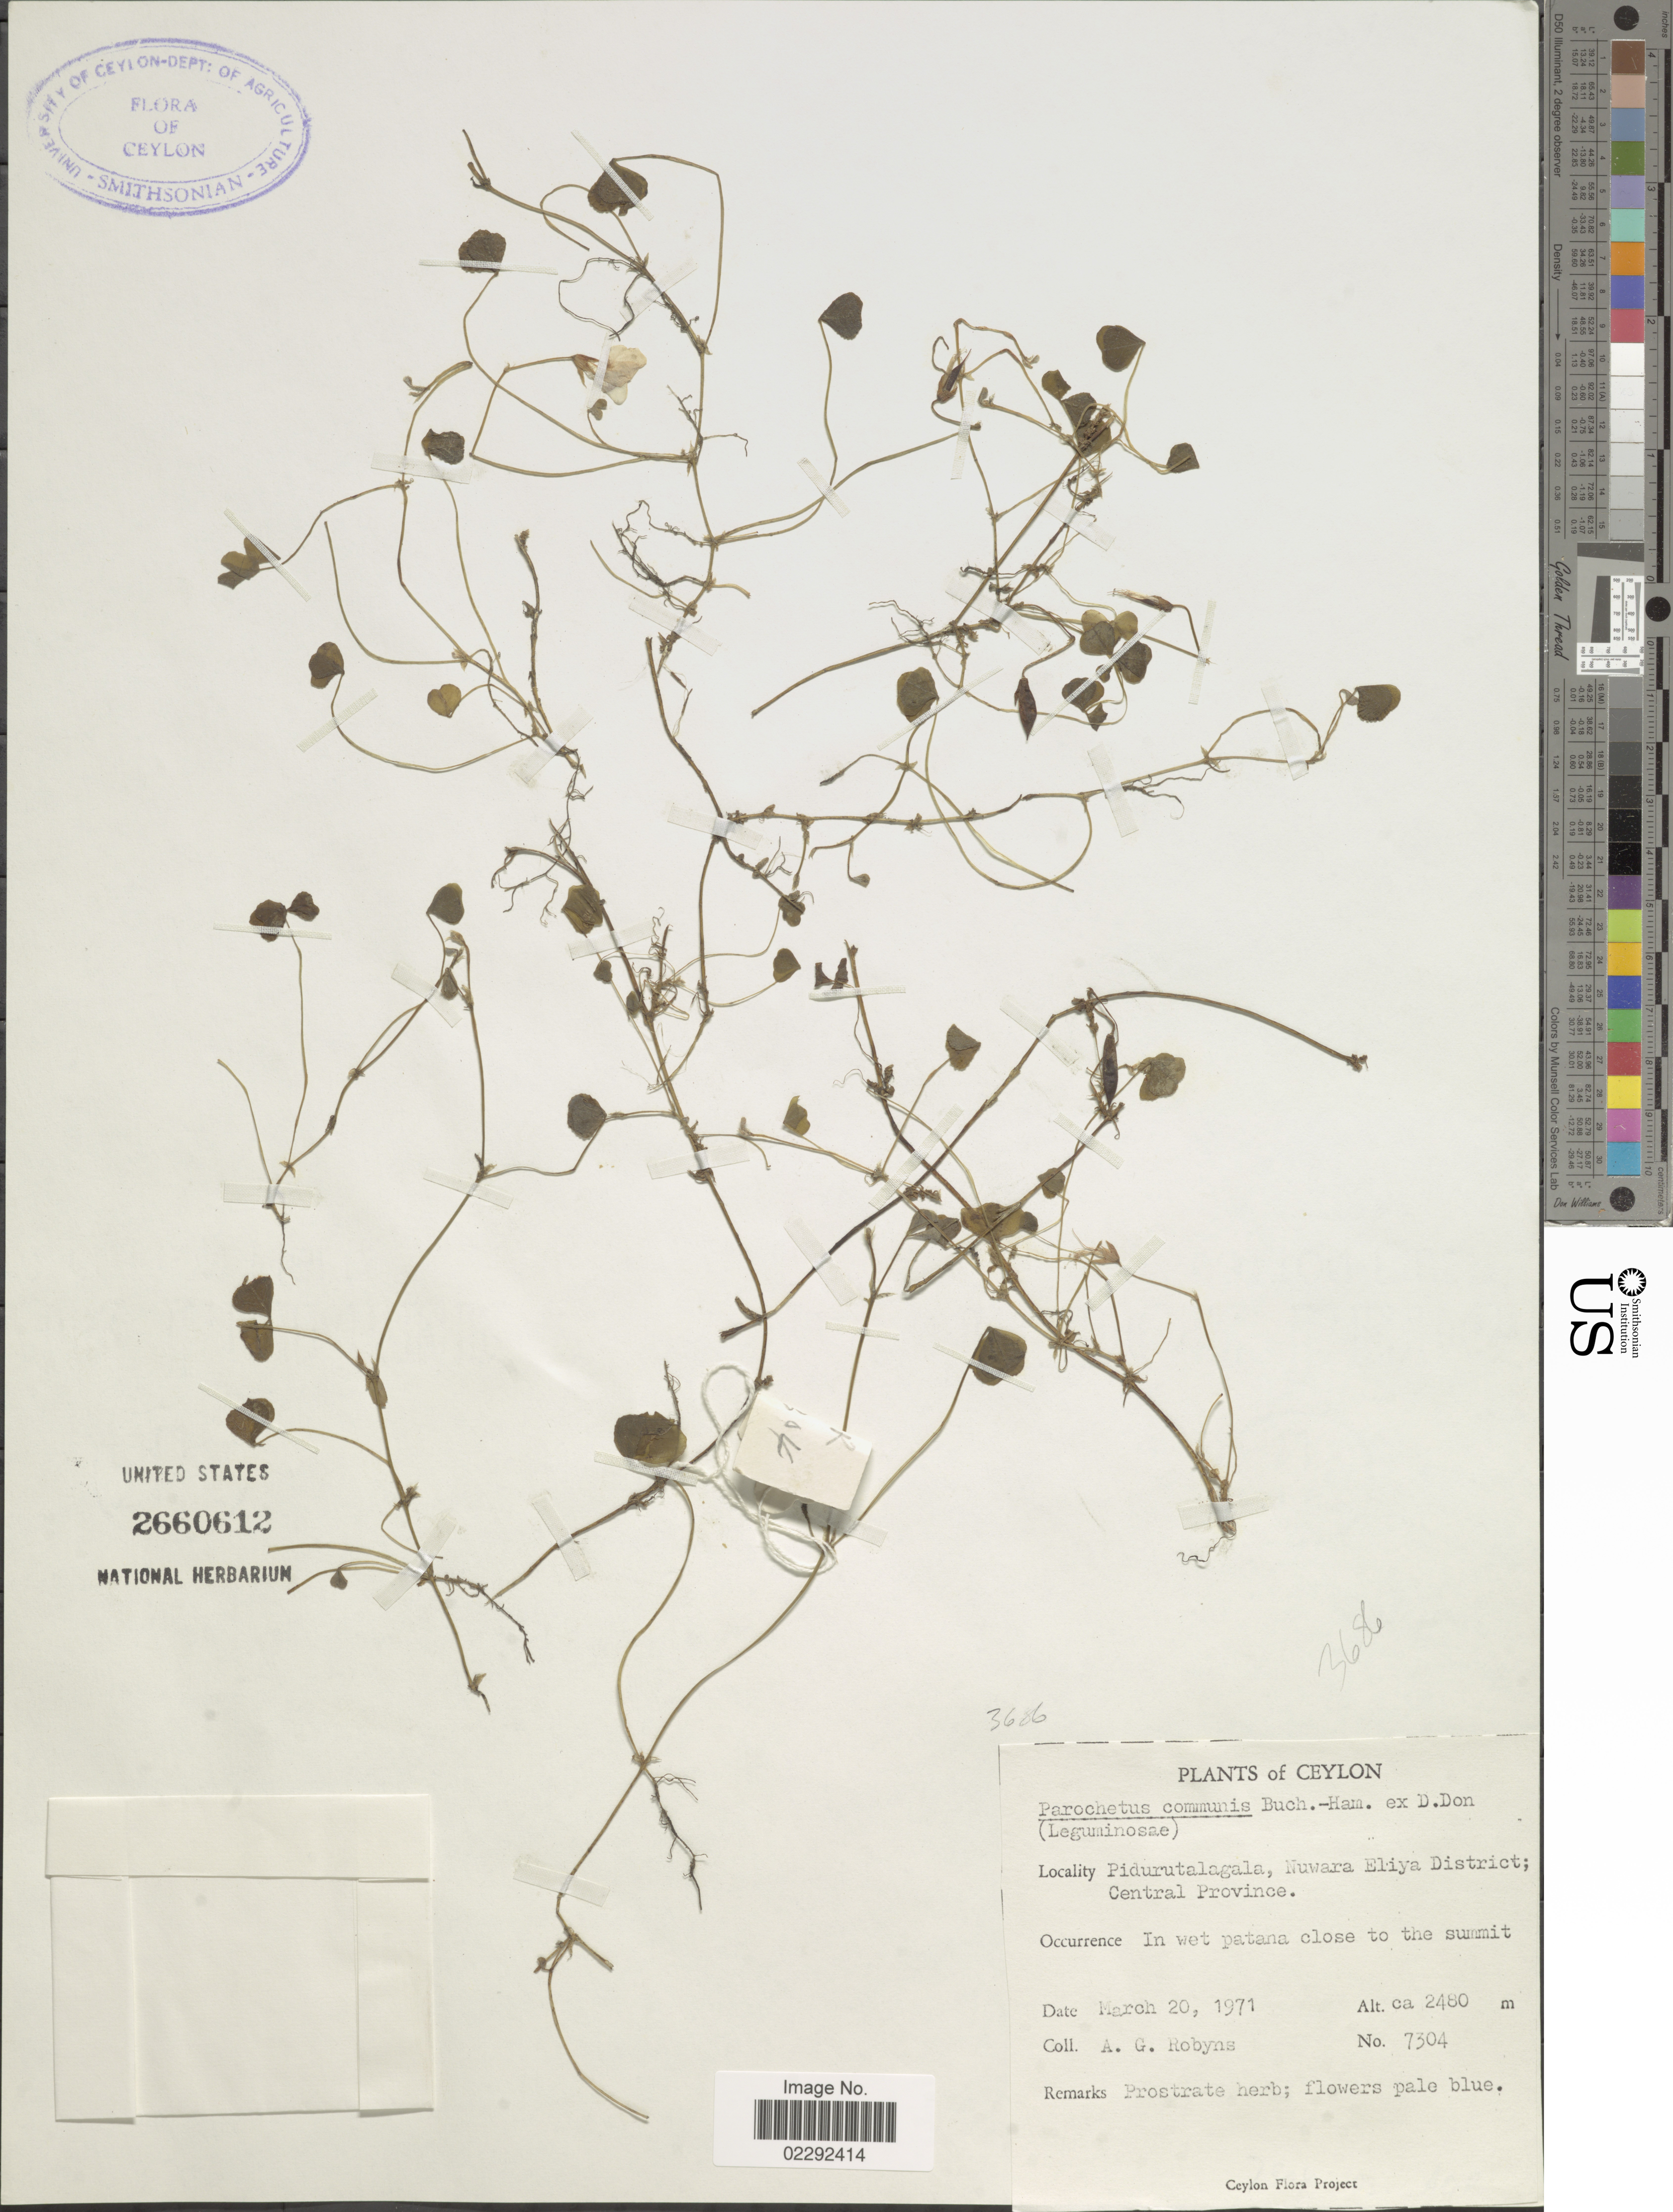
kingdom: Plantae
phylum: Tracheophyta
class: Magnoliopsida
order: Fabales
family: Fabaceae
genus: Parochetus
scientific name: Parochetus communis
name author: Buch.-Ham. ex D. Don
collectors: A. Robyns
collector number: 7304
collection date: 1971-03-20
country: Sri Lanka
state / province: Central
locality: Ceylon. Pidurutalagala, Nuwara Eliya District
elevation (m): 2480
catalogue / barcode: US 2660612